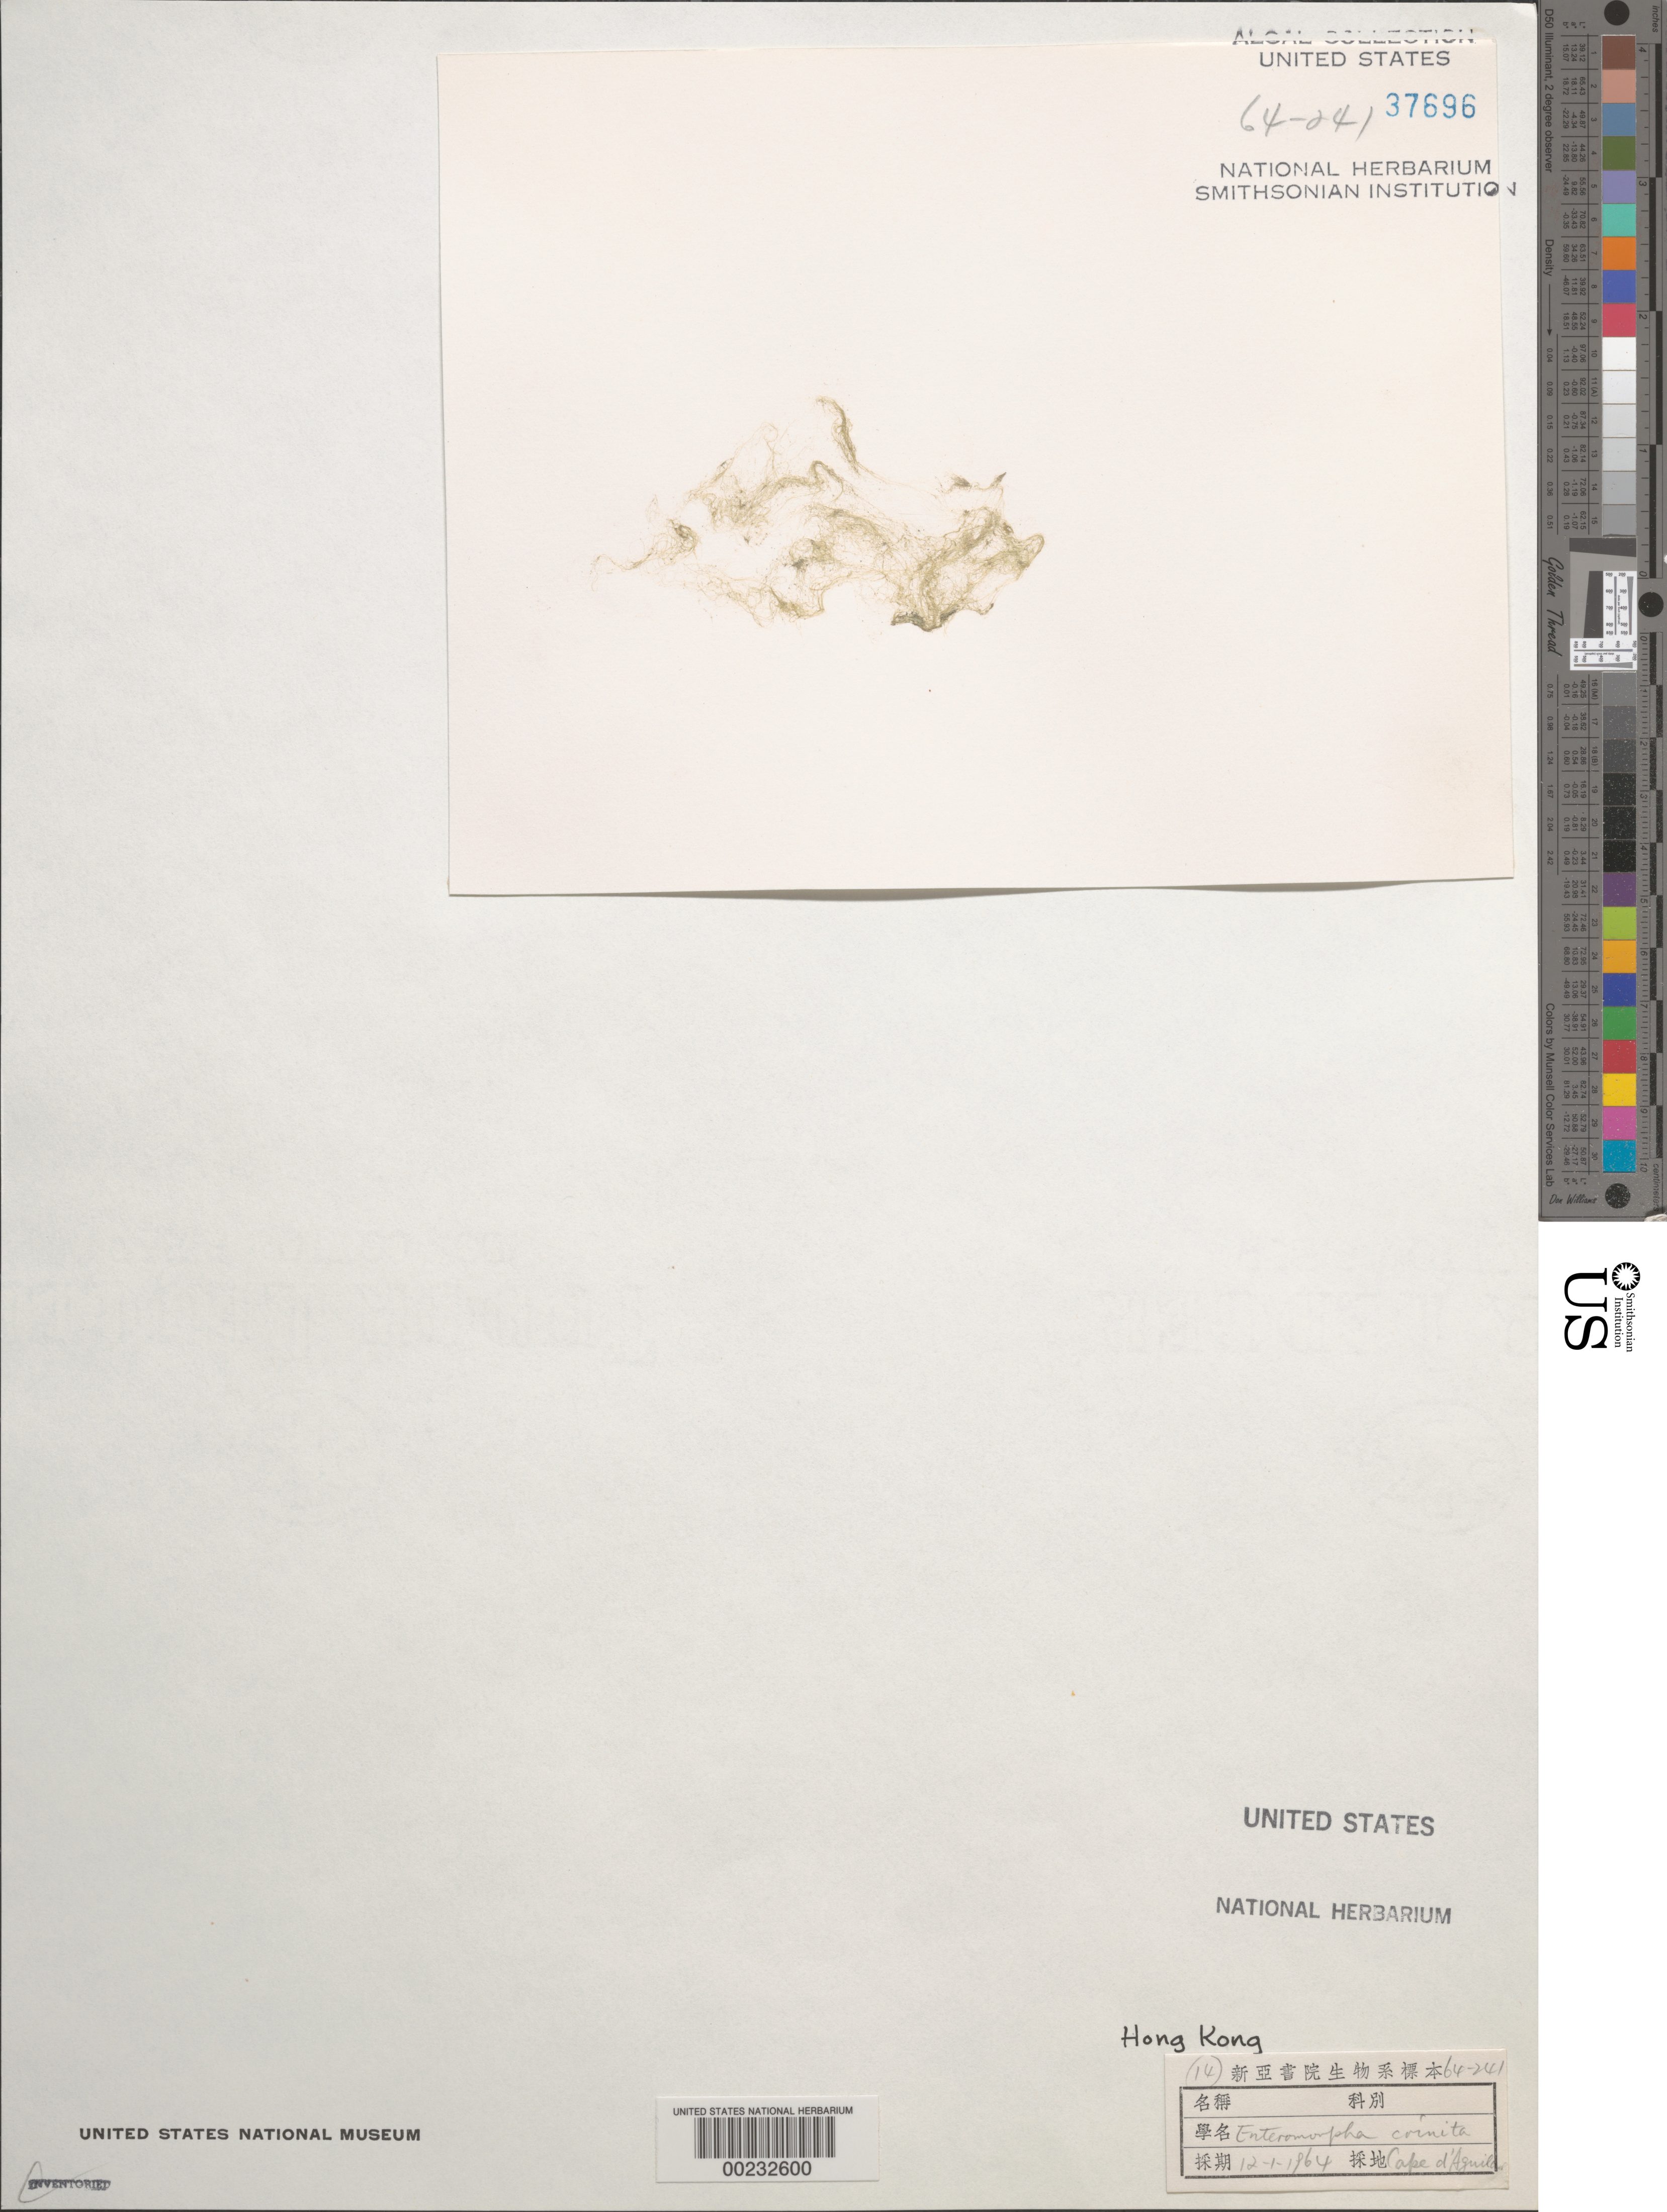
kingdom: Plantae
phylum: Chlorophyta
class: Ulvophyceae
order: Ulvales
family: Ulvaceae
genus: Ulva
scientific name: Ulva clathrata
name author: (Roth) C. Agardh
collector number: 64-421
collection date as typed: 12 Jan 1964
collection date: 1964-01-12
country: China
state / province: Hong Kong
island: Hong Kong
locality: Cape d'Aguilar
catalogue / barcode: US 37696